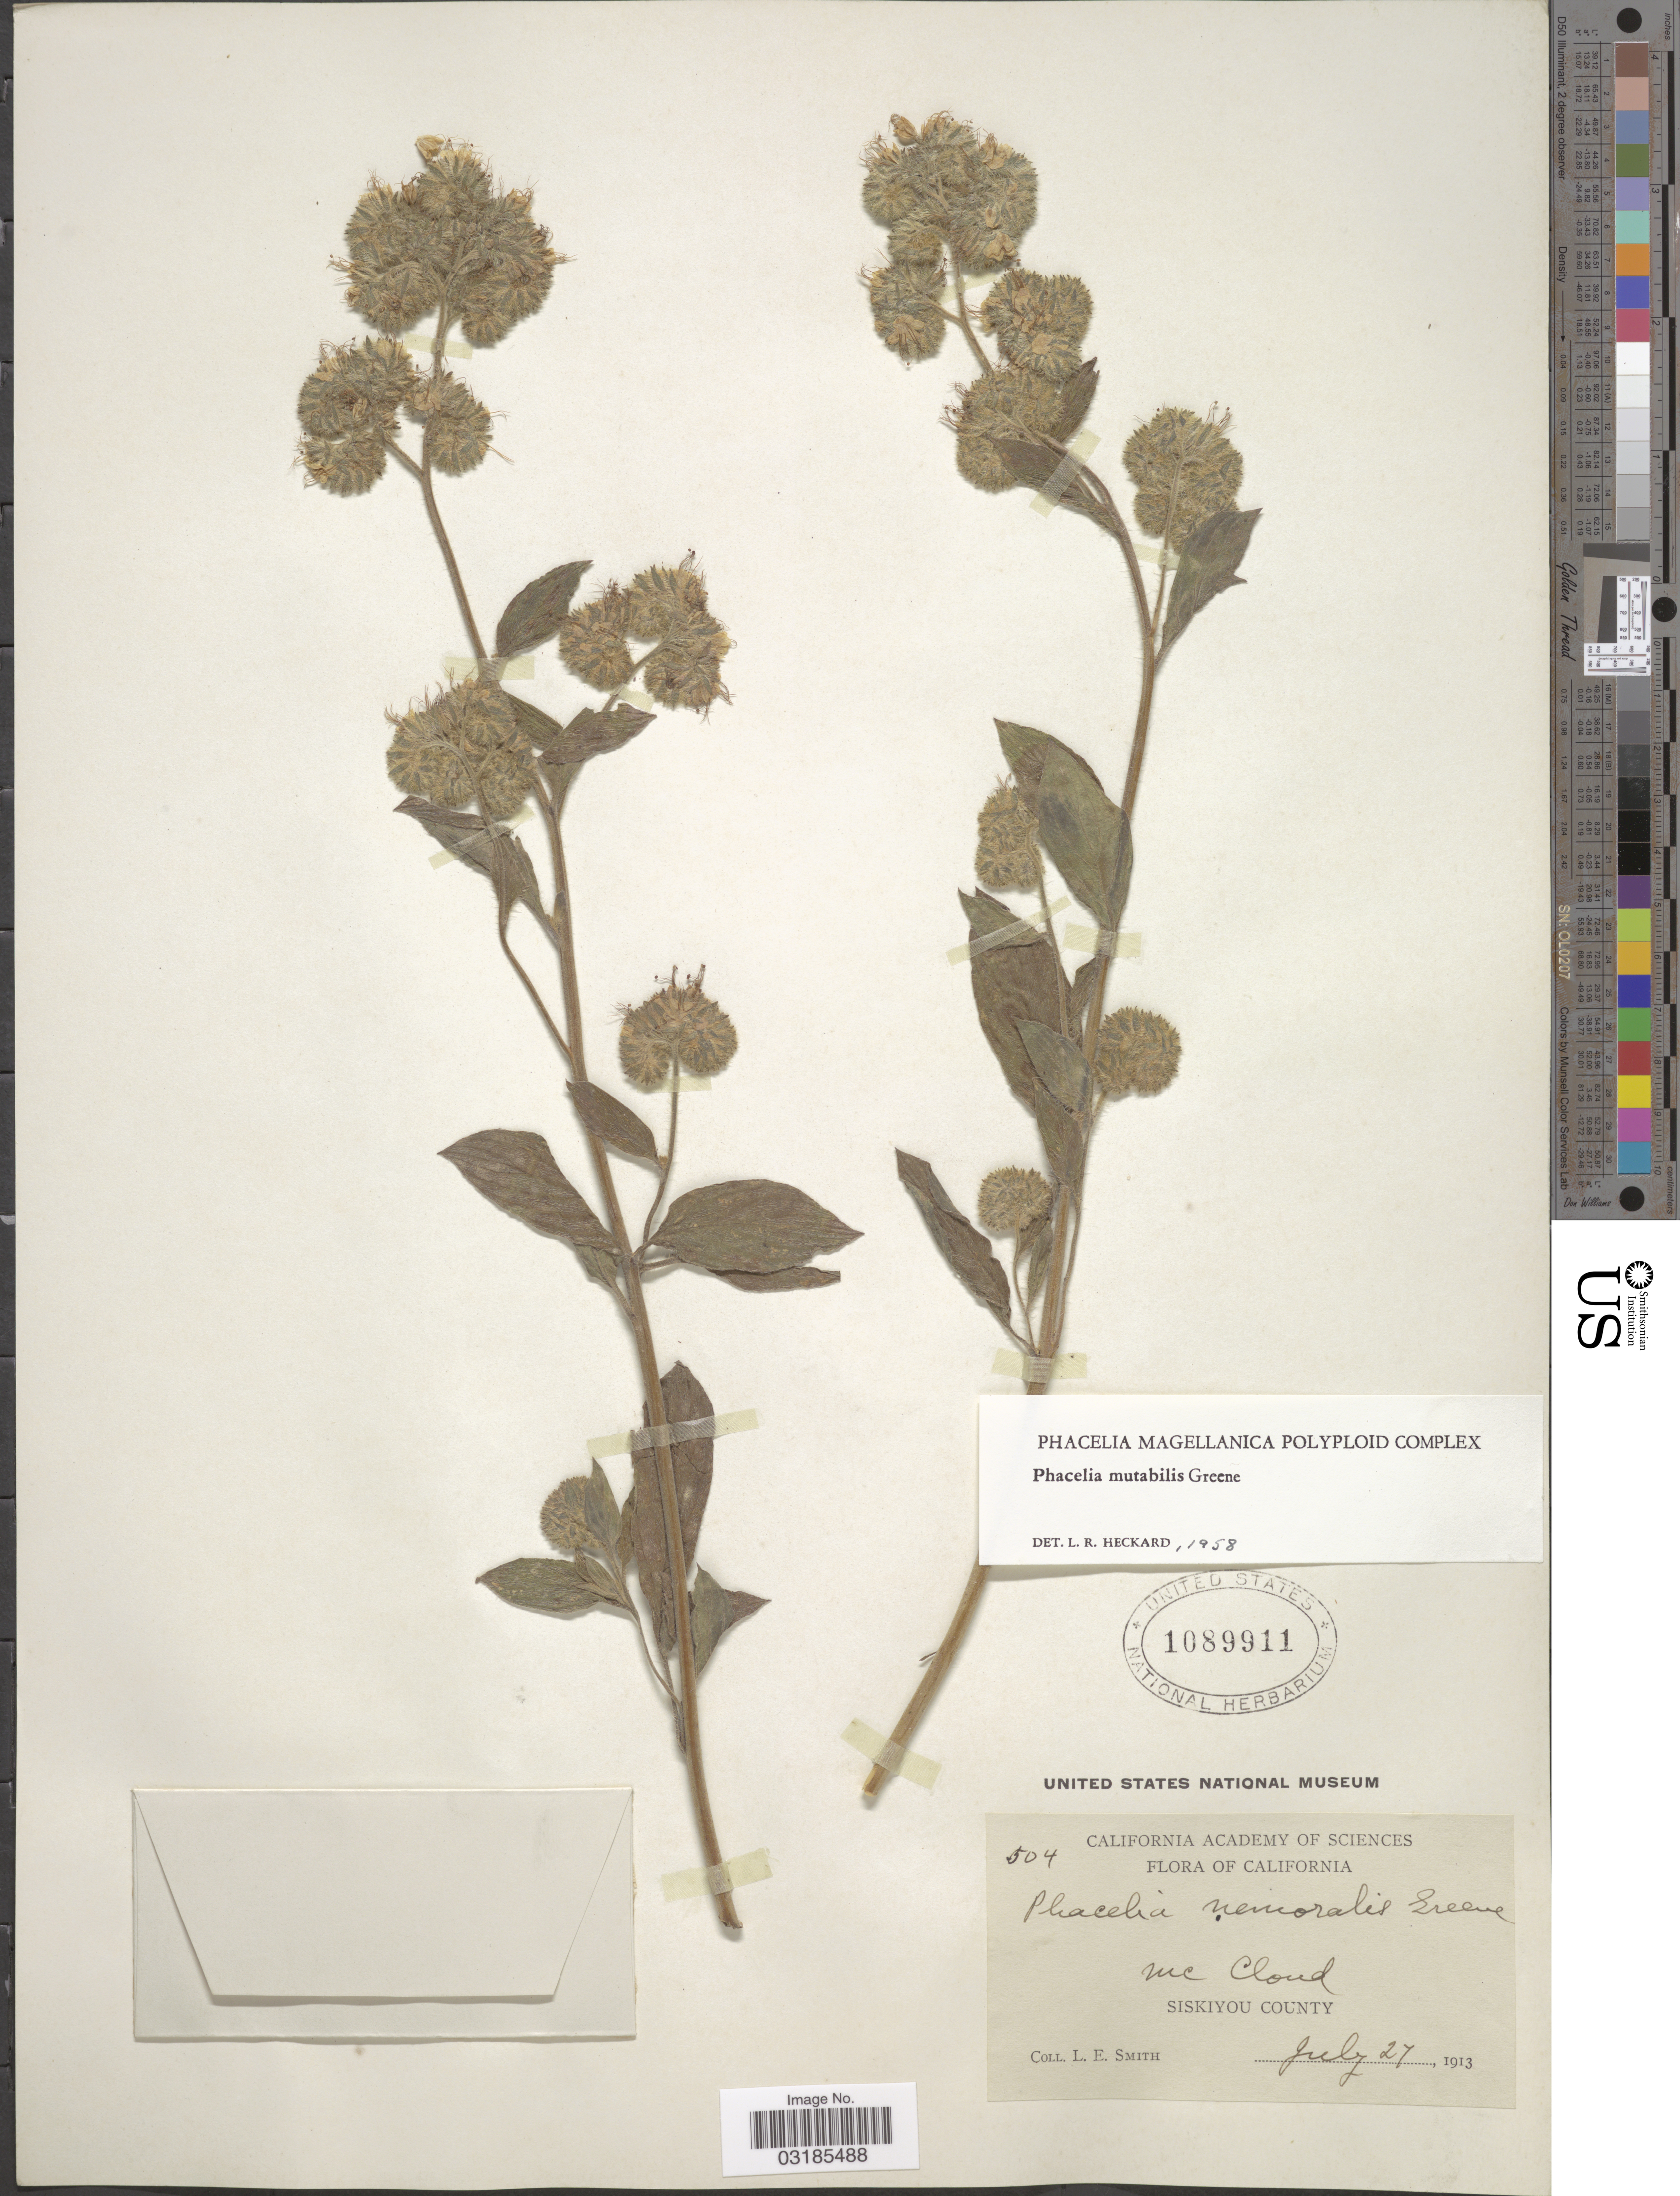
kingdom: Plantae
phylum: Tracheophyta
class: Magnoliopsida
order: Boraginales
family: Hydrophyllaceae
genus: Phacelia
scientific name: Phacelia mutabilis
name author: Greene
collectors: L. E. Smith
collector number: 504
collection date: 1913-07-27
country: United States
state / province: California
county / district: Siskiyou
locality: Mc Cloud, Siskiyou County.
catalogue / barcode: US 1089911